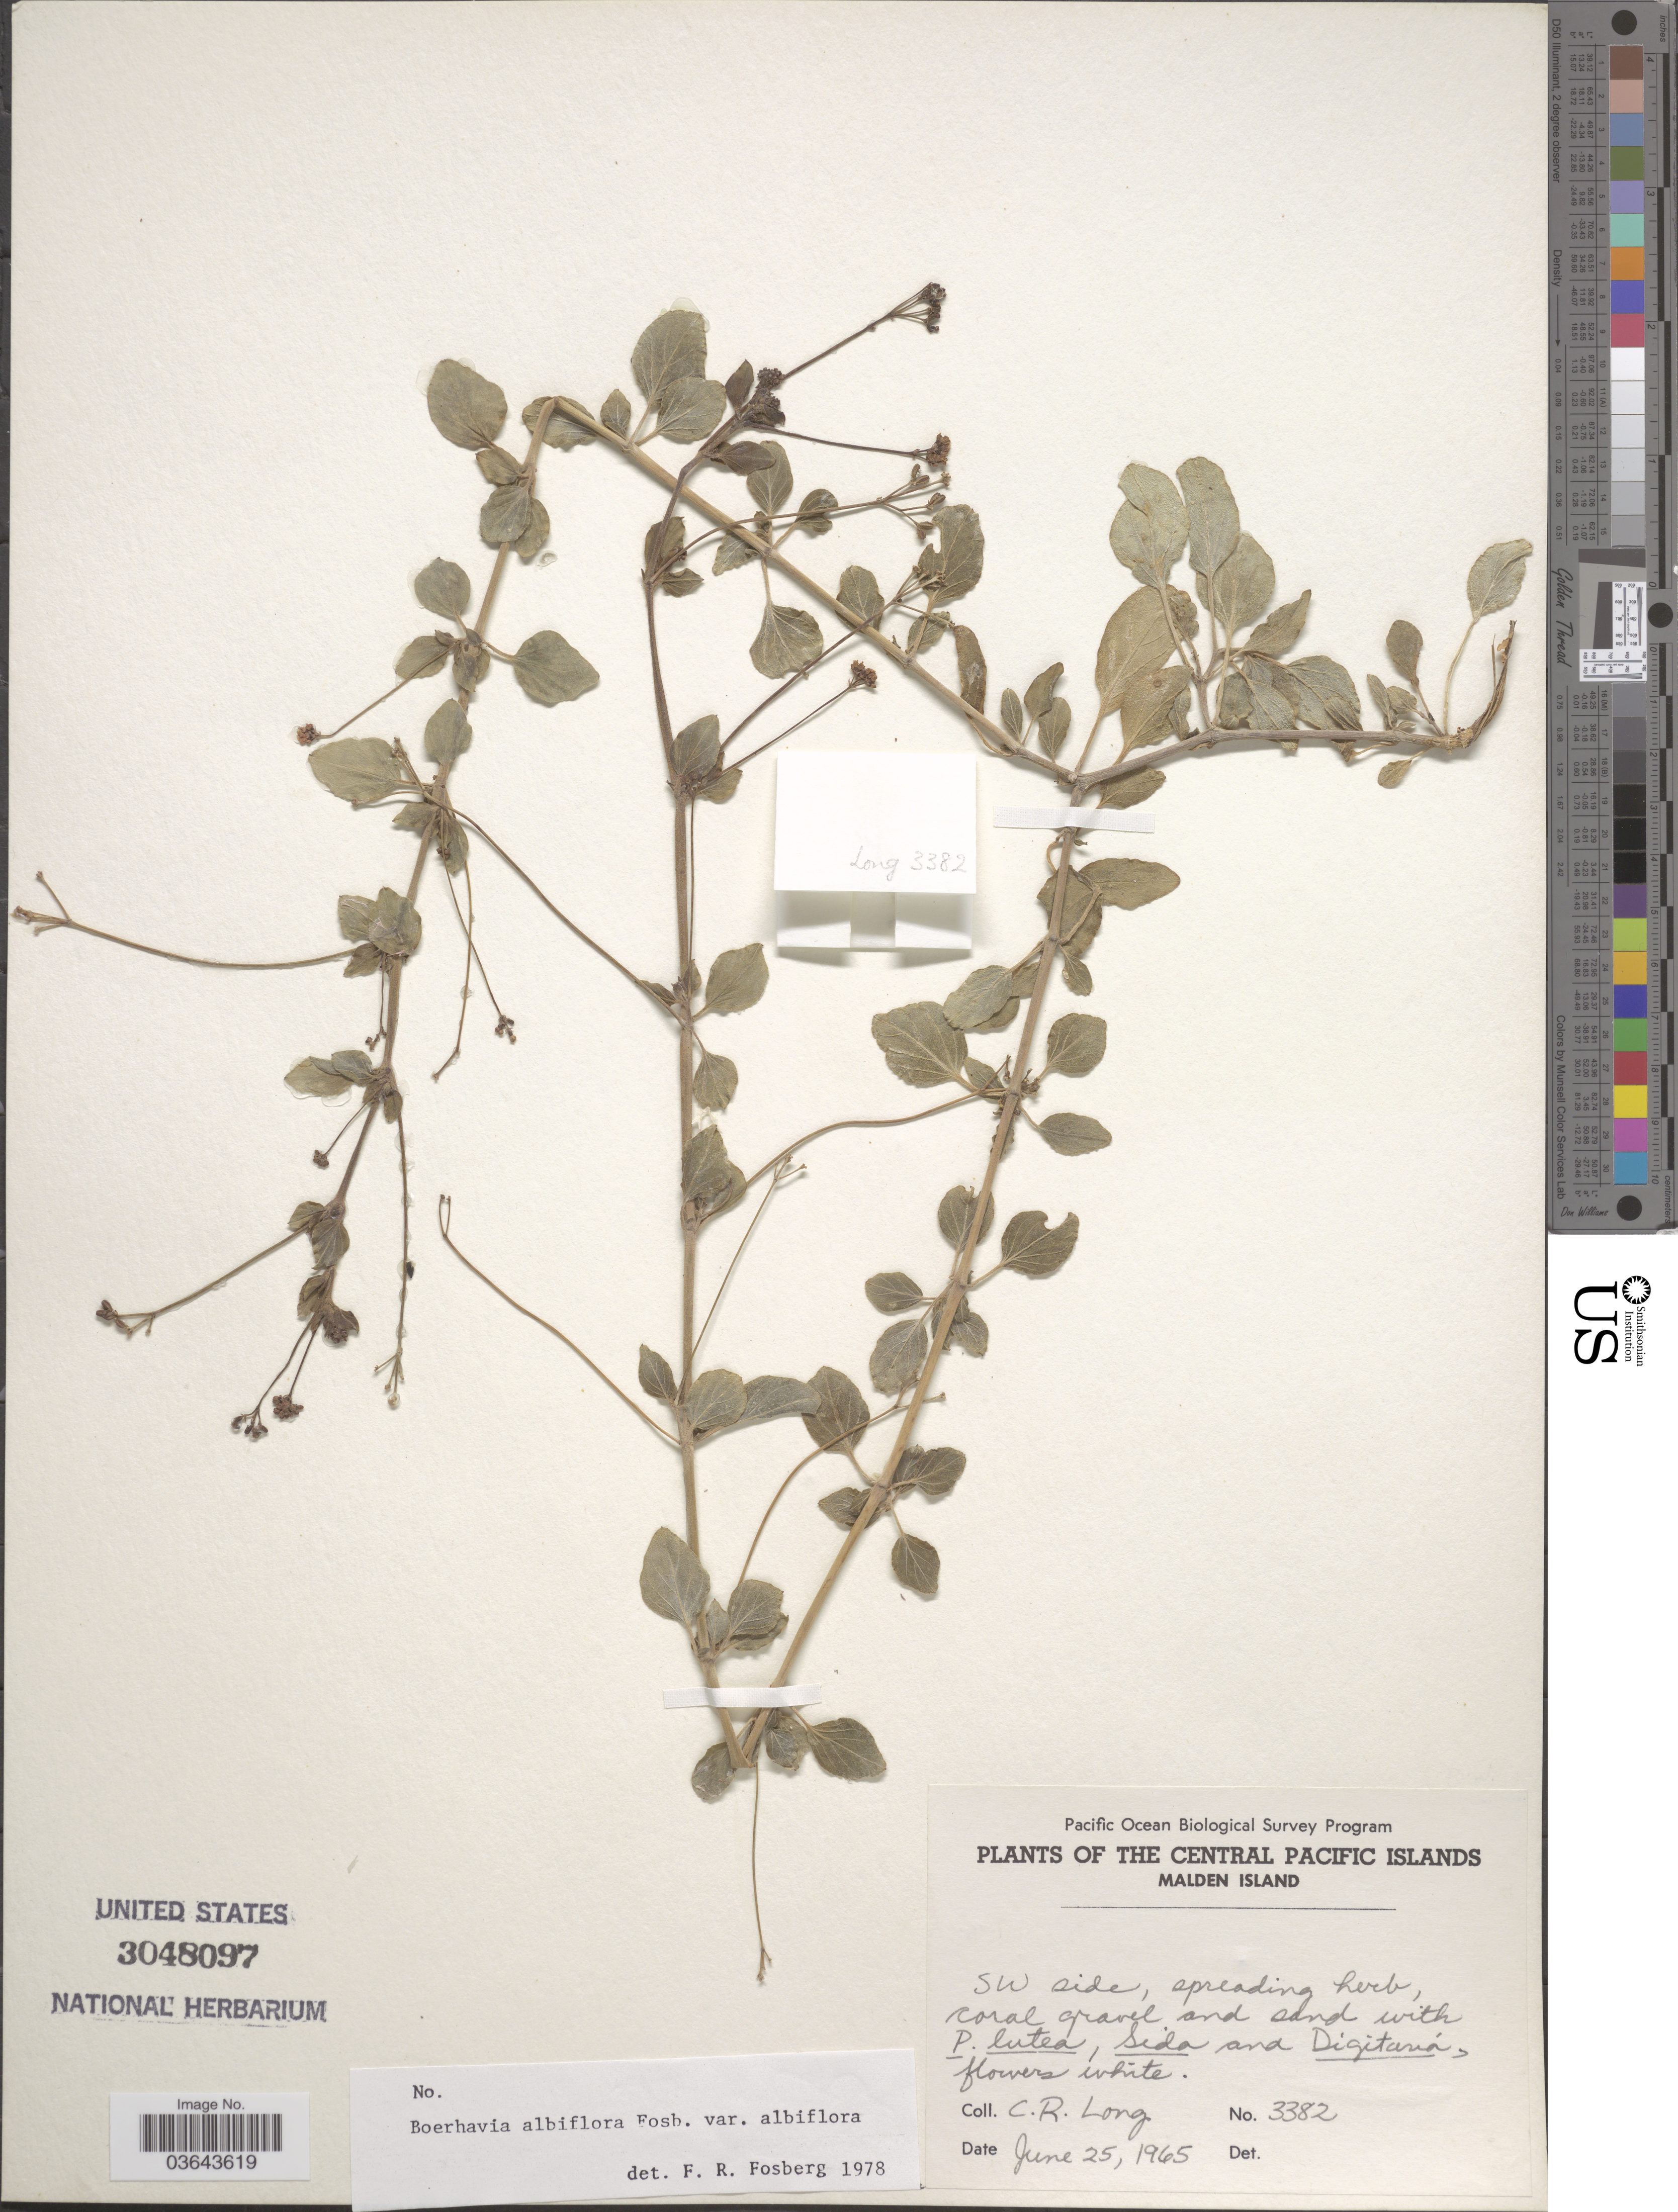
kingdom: Plantae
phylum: Tracheophyta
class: Magnoliopsida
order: Caryophyllales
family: Nyctaginaceae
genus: Boerhavia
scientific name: Boerhavia albiflora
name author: Fosberg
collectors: C. R. Long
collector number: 3382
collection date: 1965-06-25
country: Kiribati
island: Malden Island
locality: The Central Pacific Islands. Malden Island. SW side.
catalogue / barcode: US 3048097